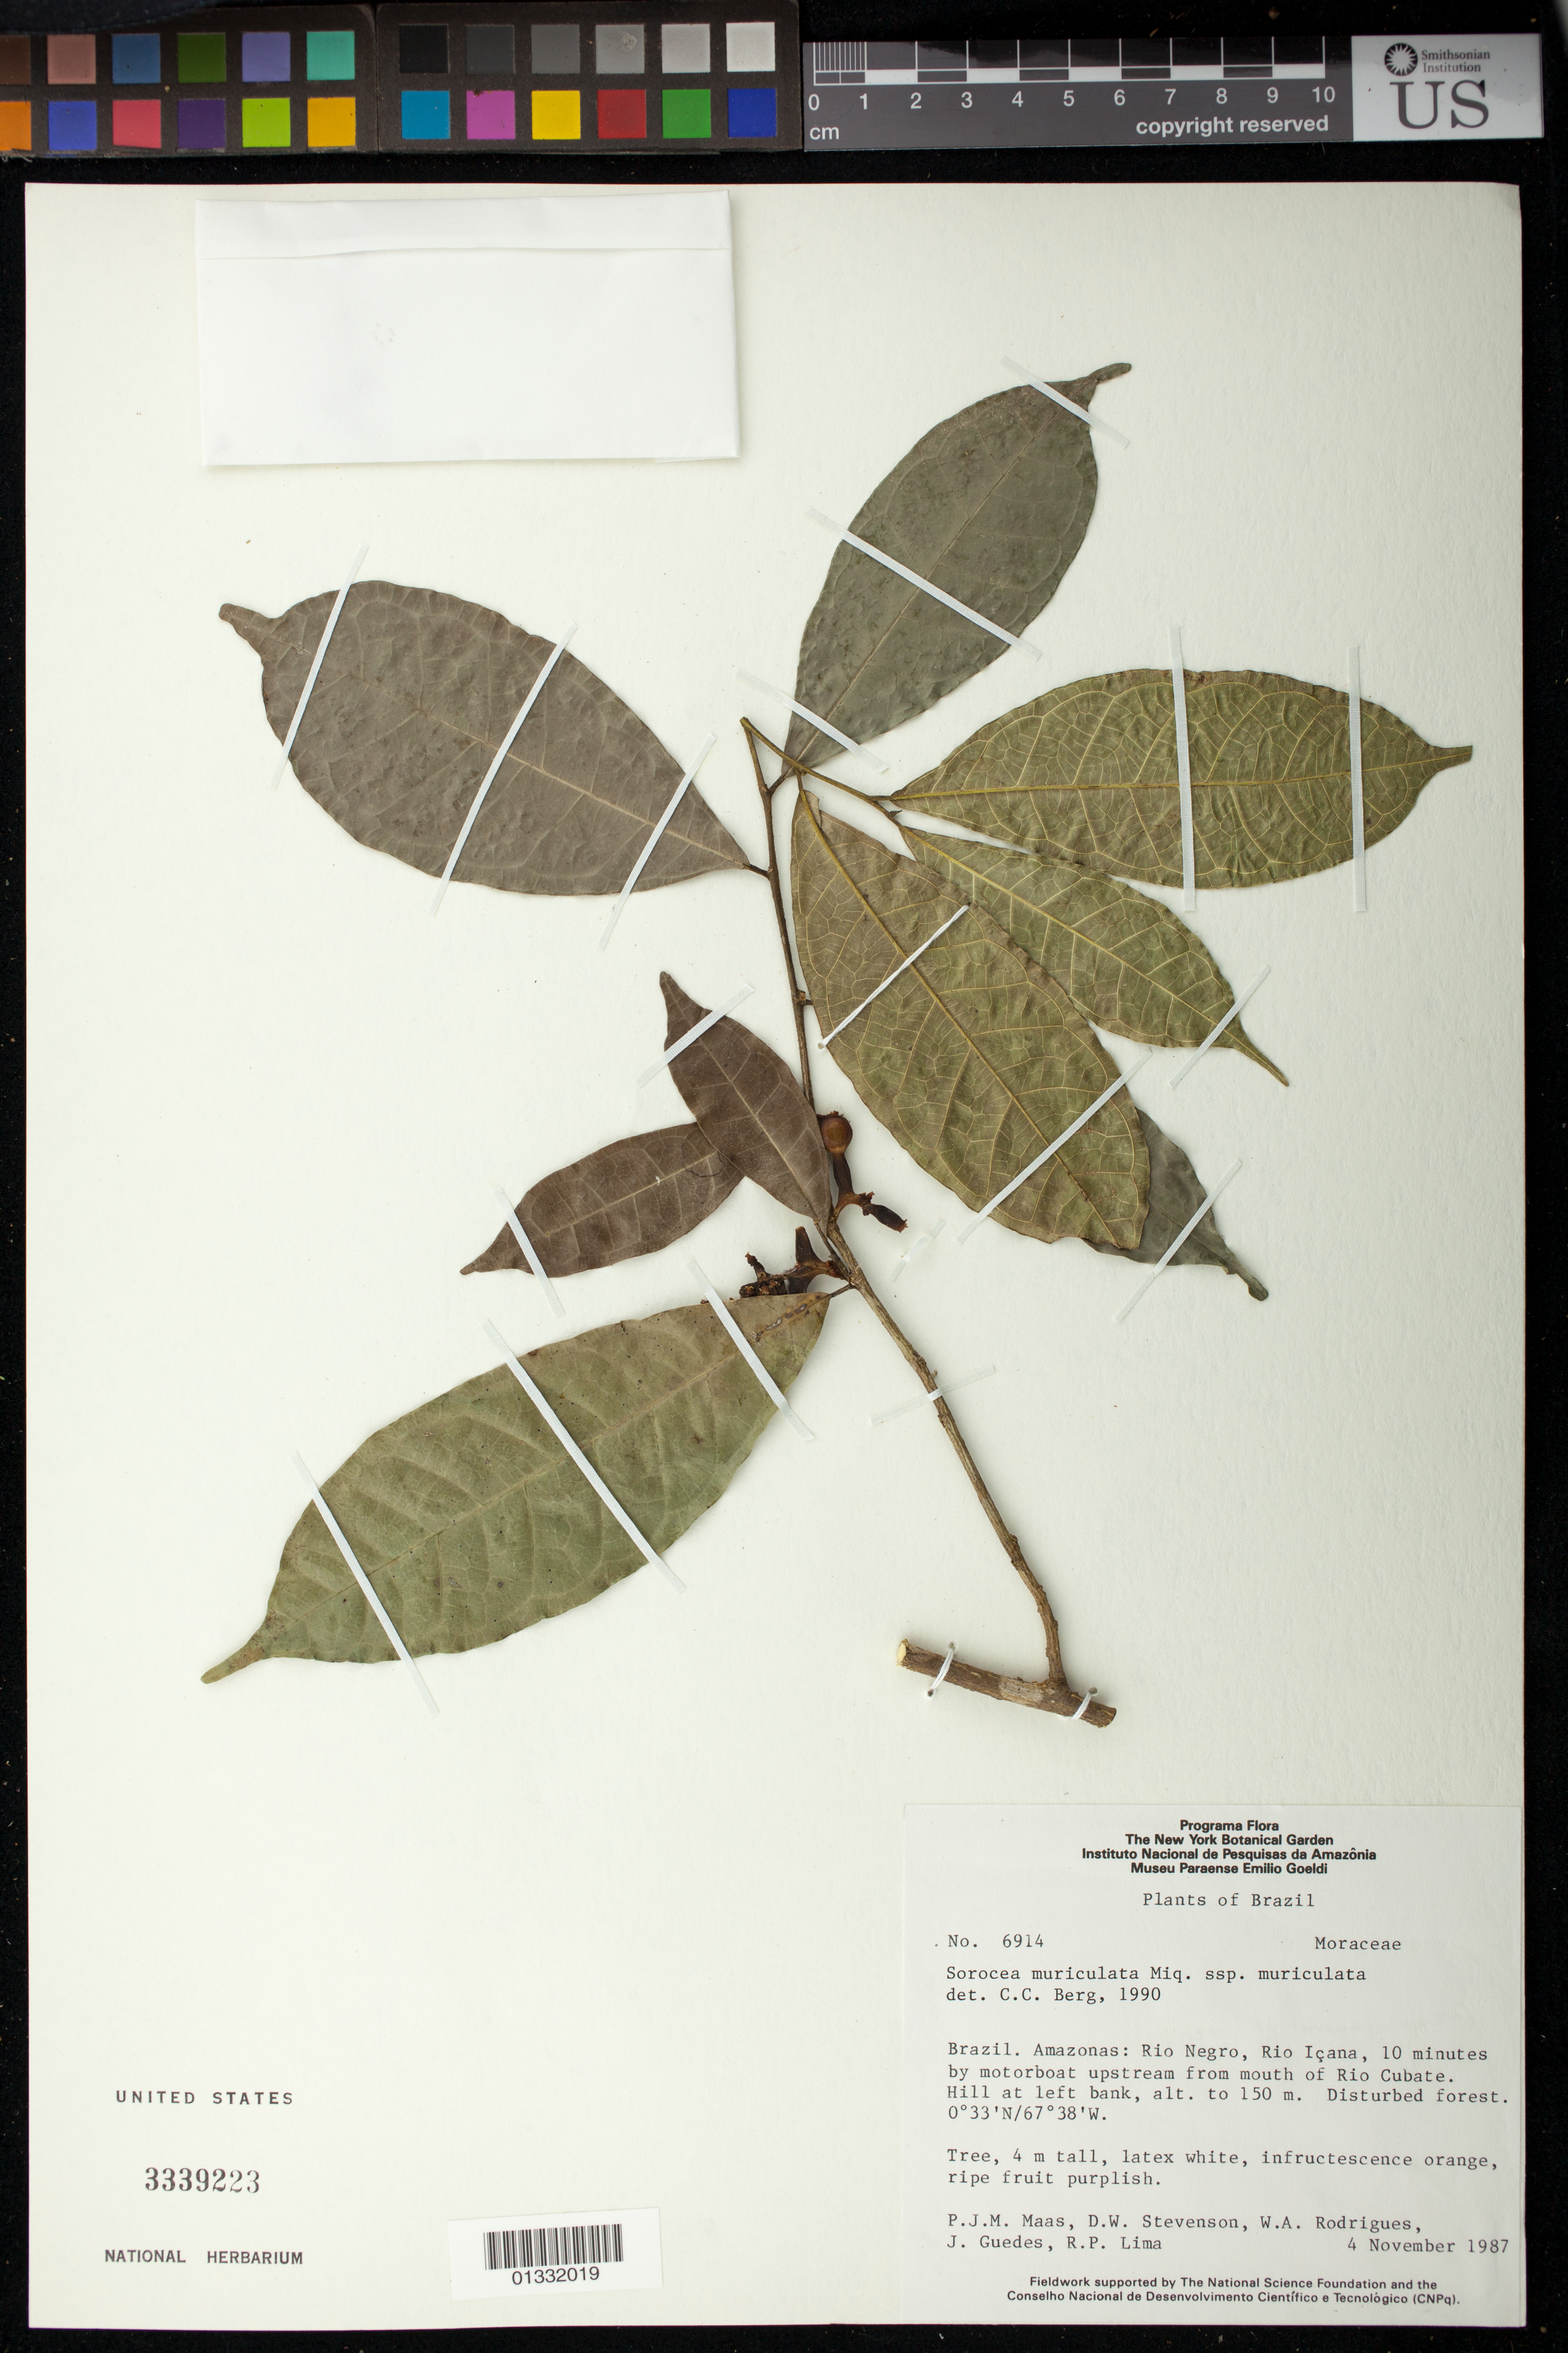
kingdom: Plantae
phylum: Tracheophyta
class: Magnoliopsida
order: Rosales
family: Moraceae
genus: Sorocea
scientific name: Sorocea muriculata subsp. muriculata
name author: Miq.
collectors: P. Maas, D. W. Stevenson, W. A. Rodrigues, J. Guedes & R. P. Lima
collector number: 6914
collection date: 1987-11-04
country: Brazil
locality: Rio Negro, 10 minutes by motorboat upstream from mouth of Rio Cubate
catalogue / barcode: US 3339223